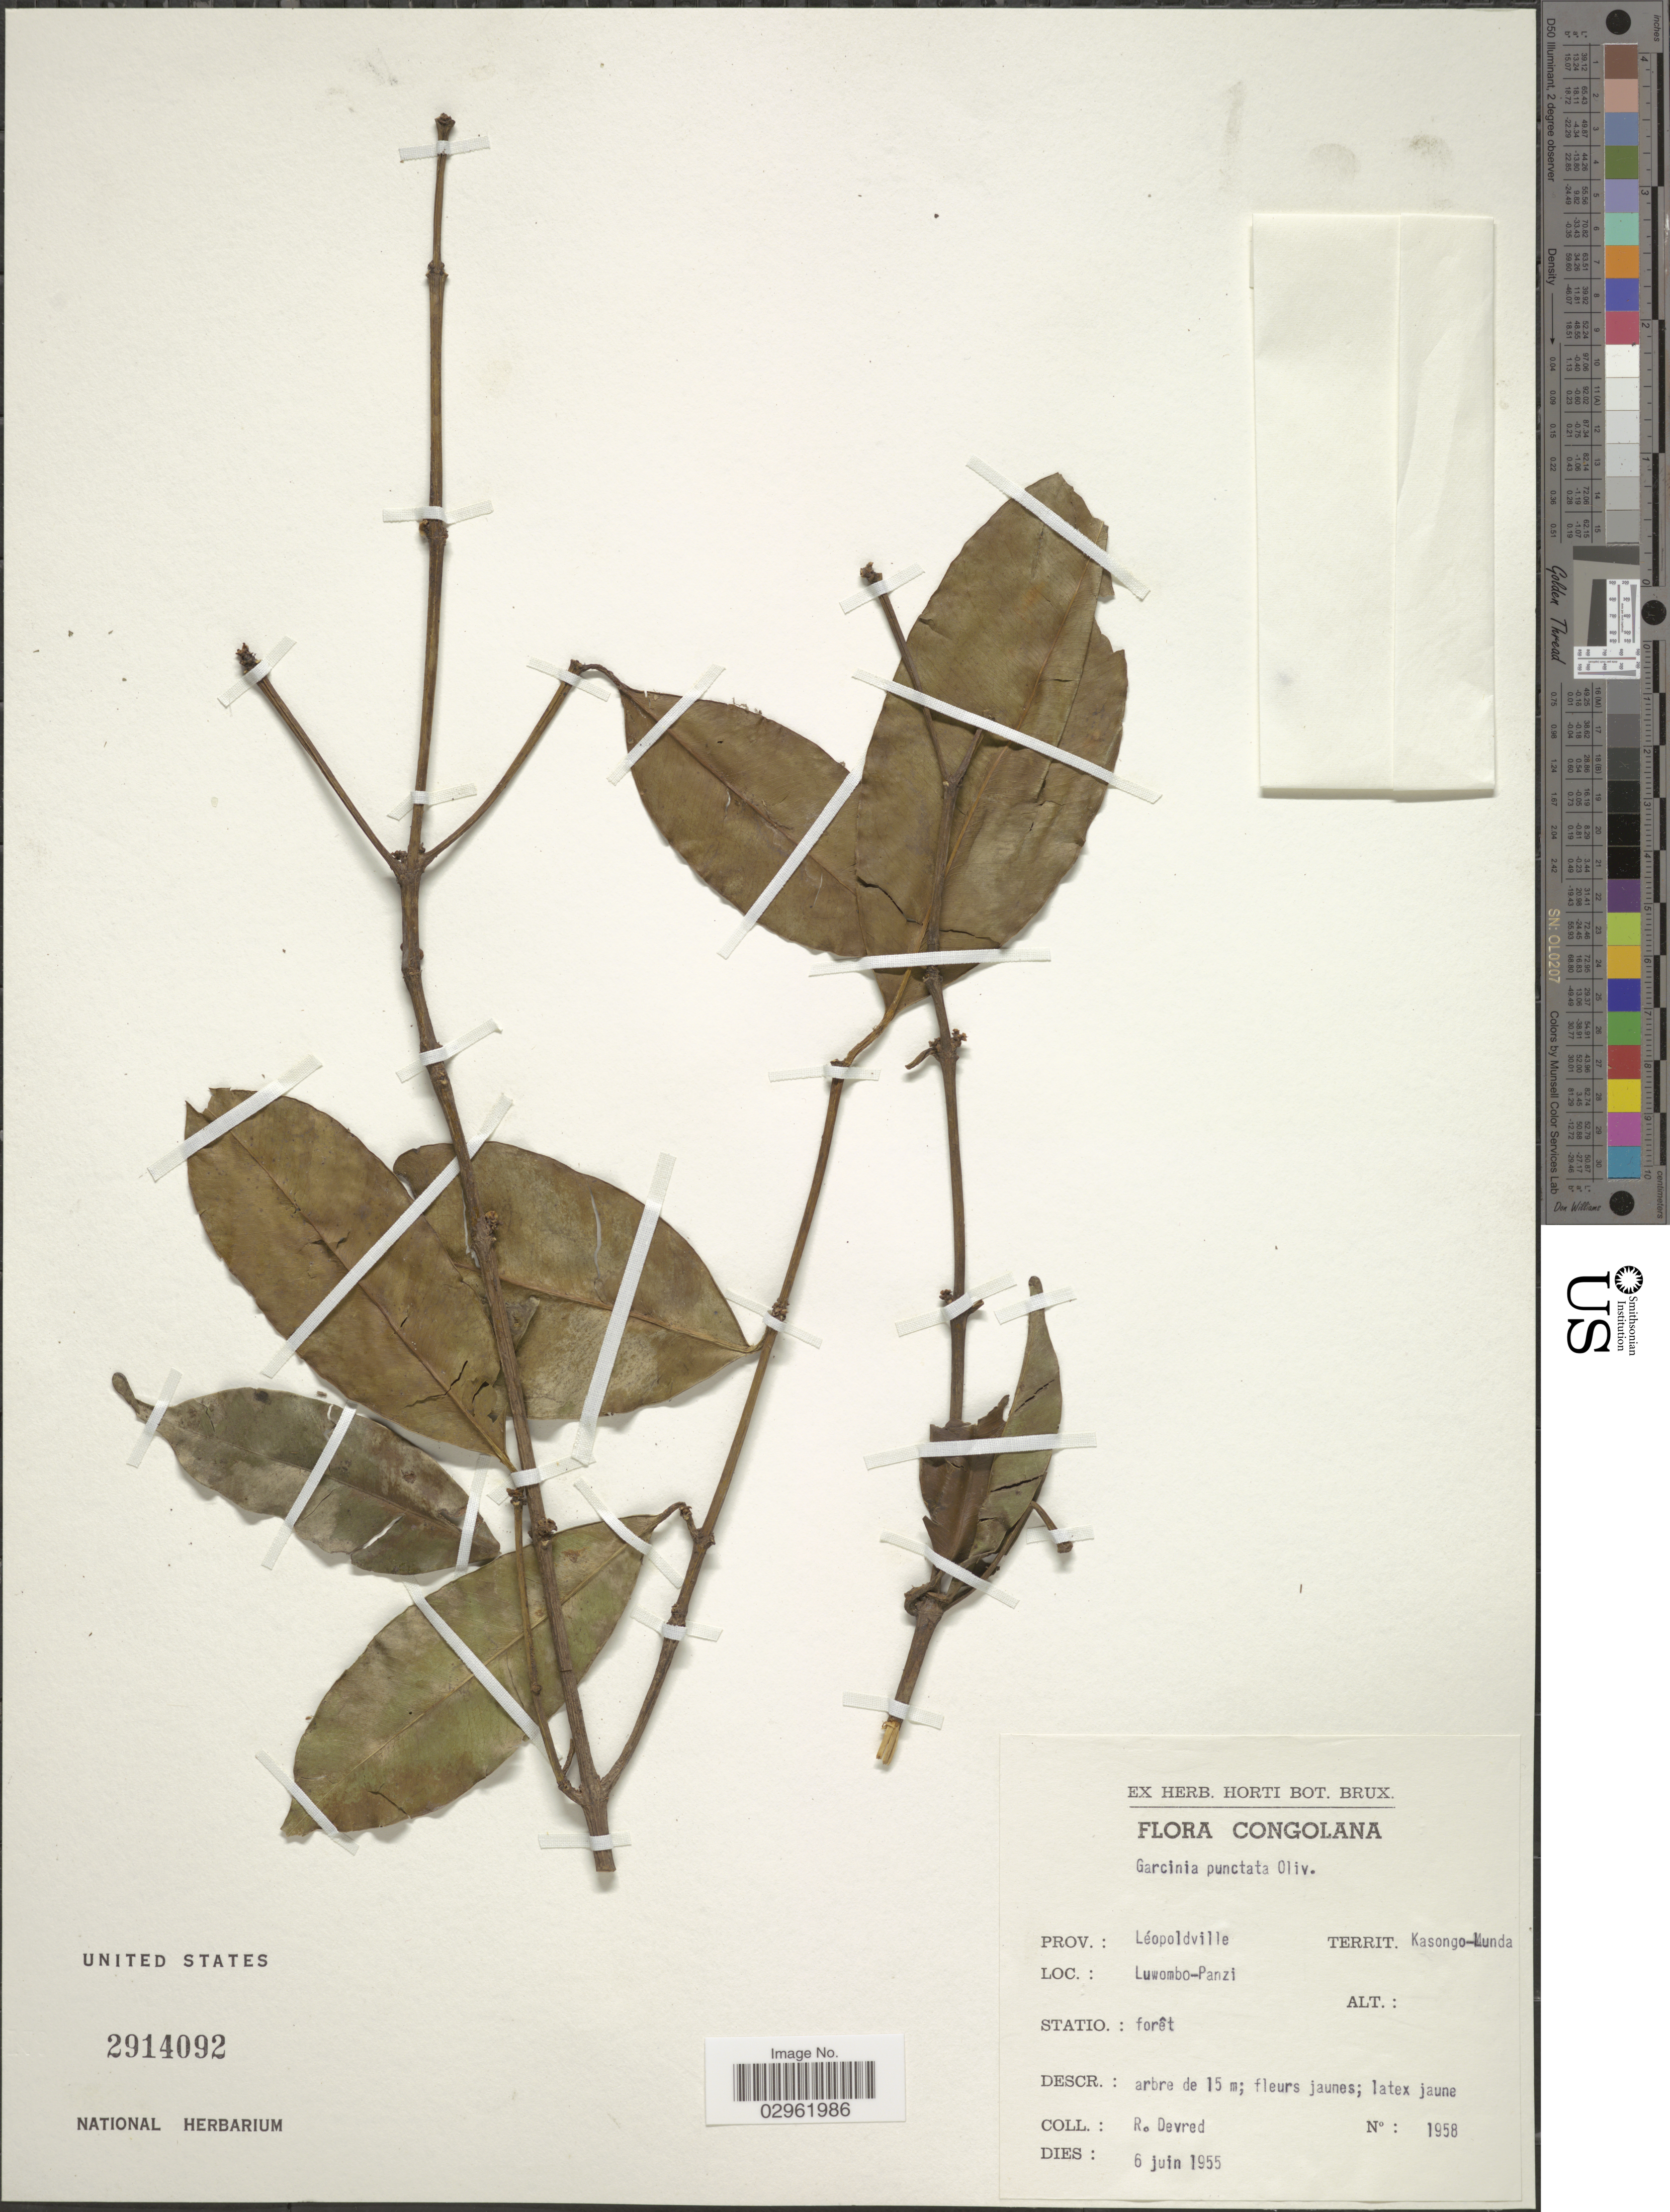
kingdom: Plantae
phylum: Tracheophyta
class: Magnoliopsida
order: Malpighiales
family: Clusiaceae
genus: Garcinia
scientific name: Garcinia punctata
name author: Oliv.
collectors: R. Devred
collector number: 1958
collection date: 1955-06-06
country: Congo, Democratic Republic of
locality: Prov.: Léopoldville. Territ. Kasongo-Munda. Luwombo-Panzi.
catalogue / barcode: US 2914092